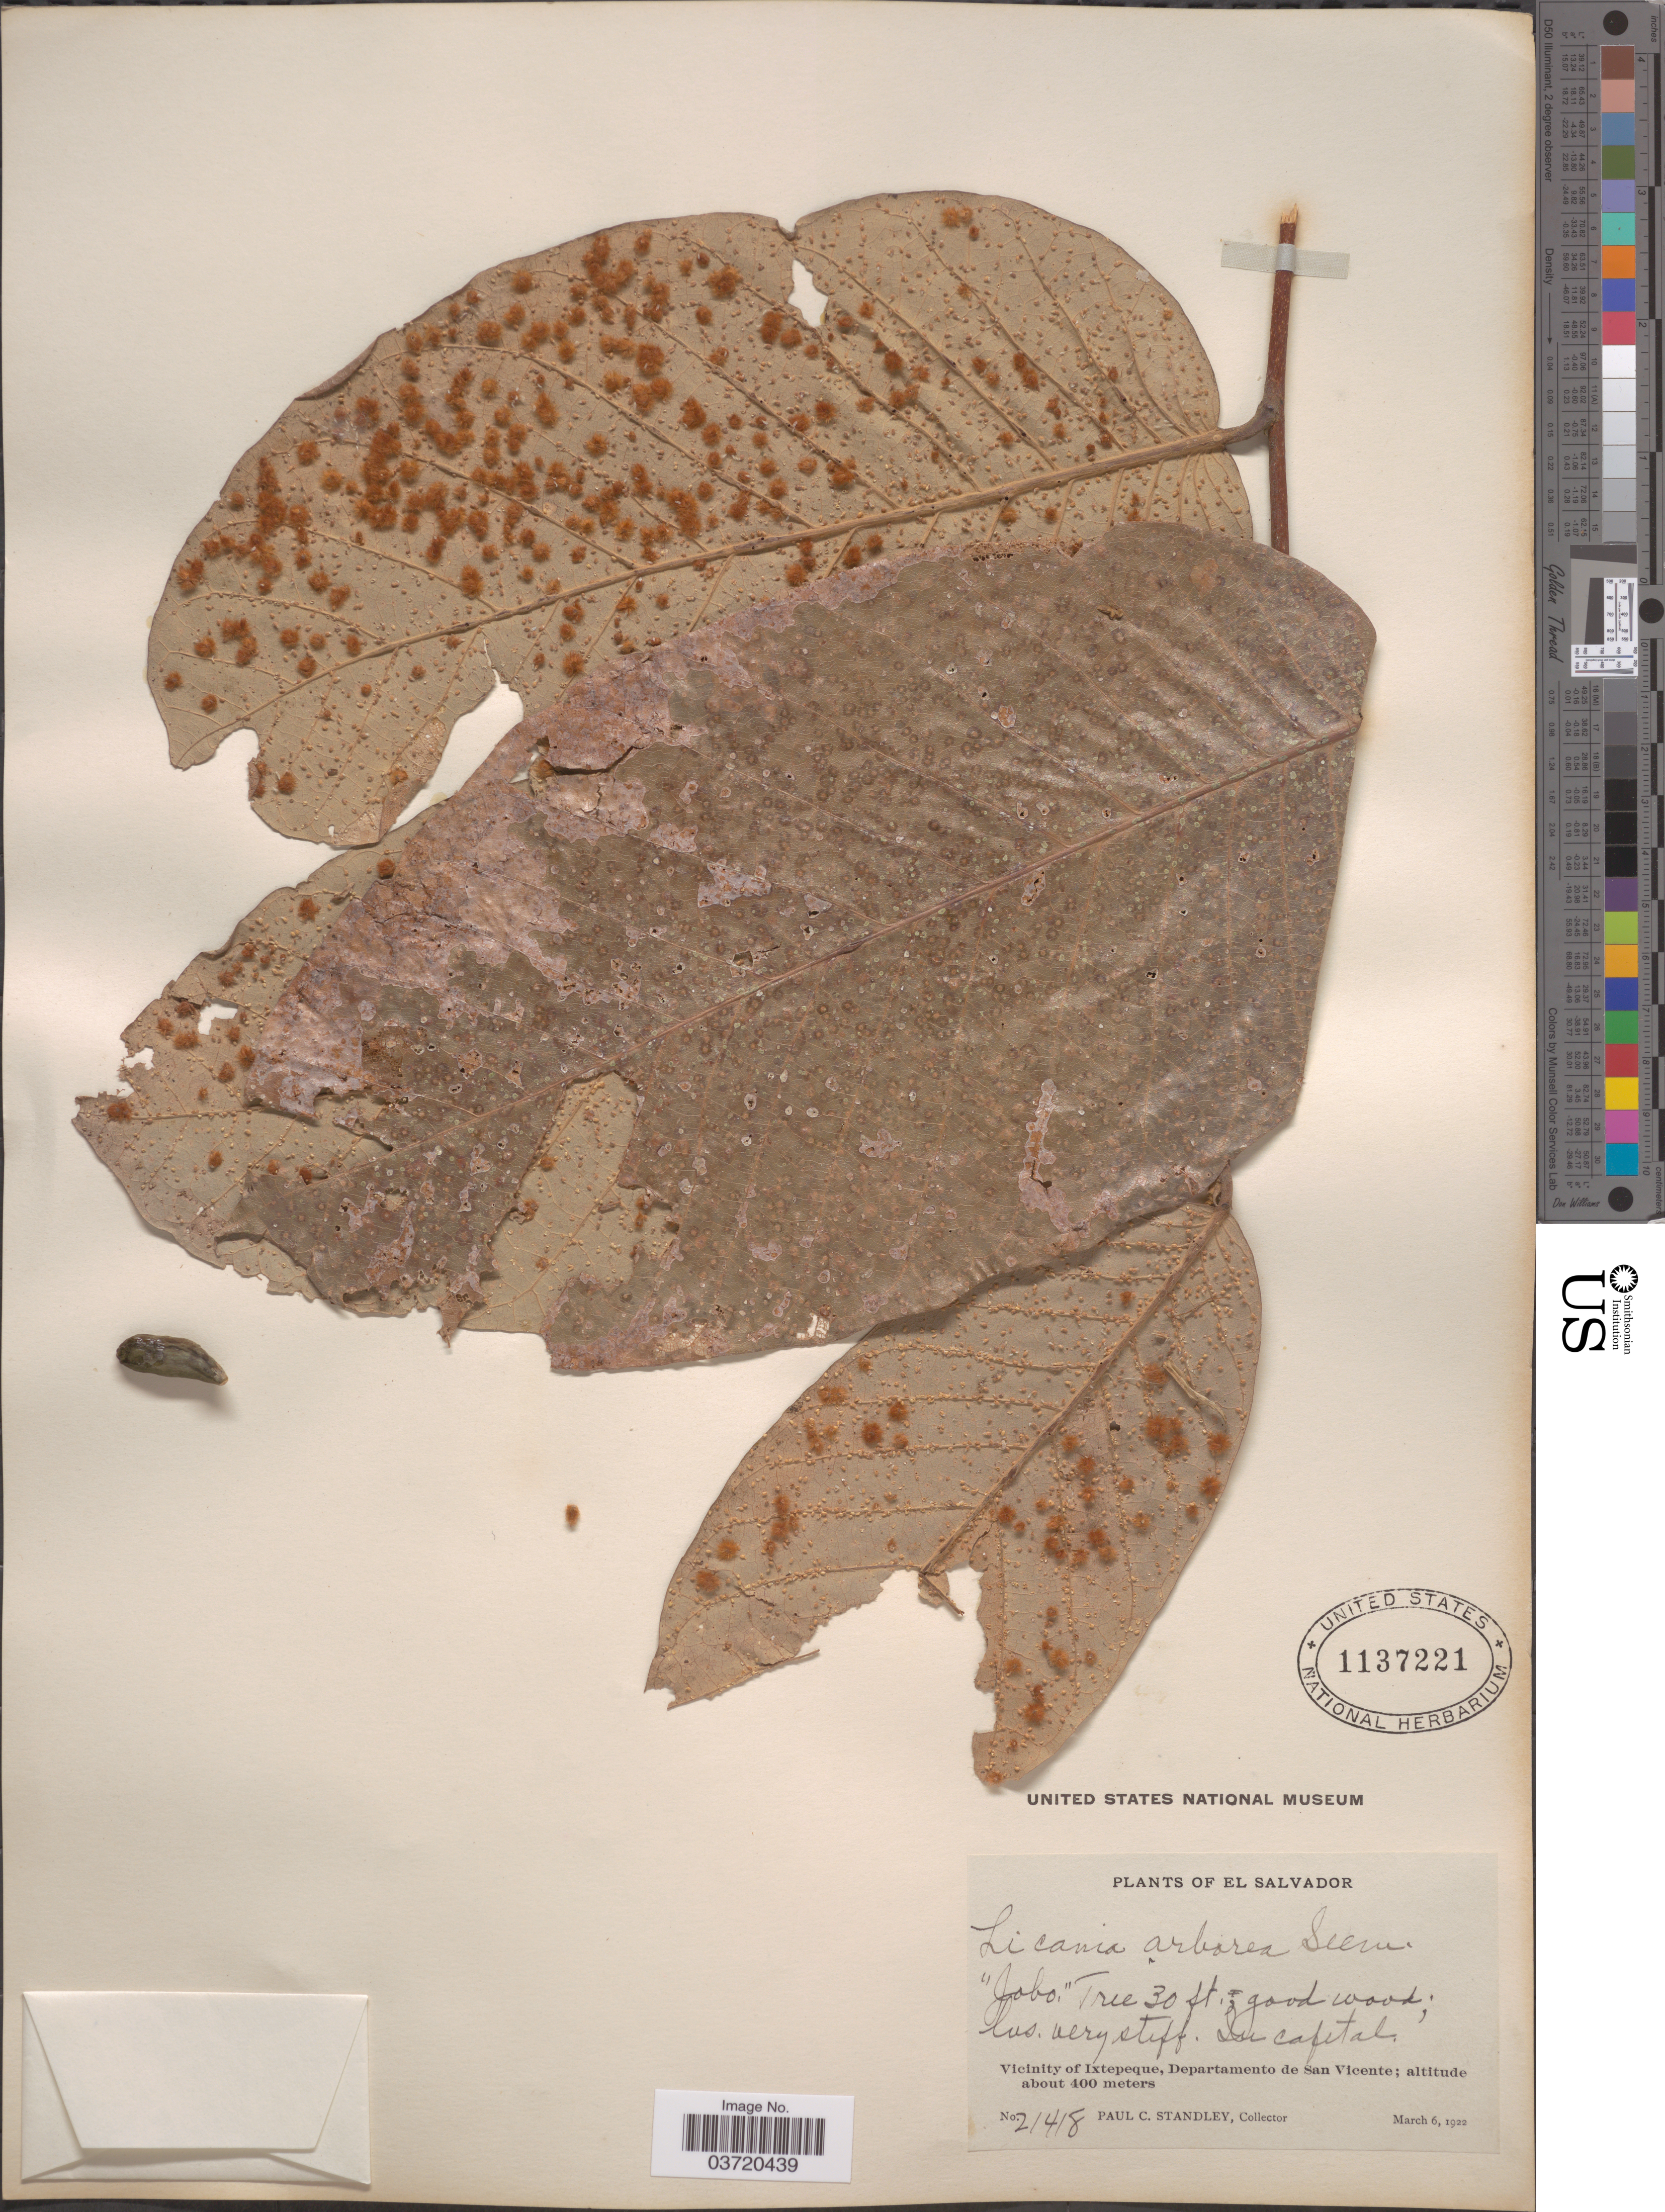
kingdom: Plantae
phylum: Tracheophyta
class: Magnoliopsida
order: Malpighiales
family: Chrysobalanaceae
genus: Microdesmia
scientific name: Microdesmia arborea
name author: (Seem.) Sothers & Prance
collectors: P. C. Standley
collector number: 21418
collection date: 1922-03-06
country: El Salvador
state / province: San Vincente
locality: In capital. Vicinity of Ixtepeque, Departamento de San Vicente.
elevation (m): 400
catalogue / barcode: US 1137221